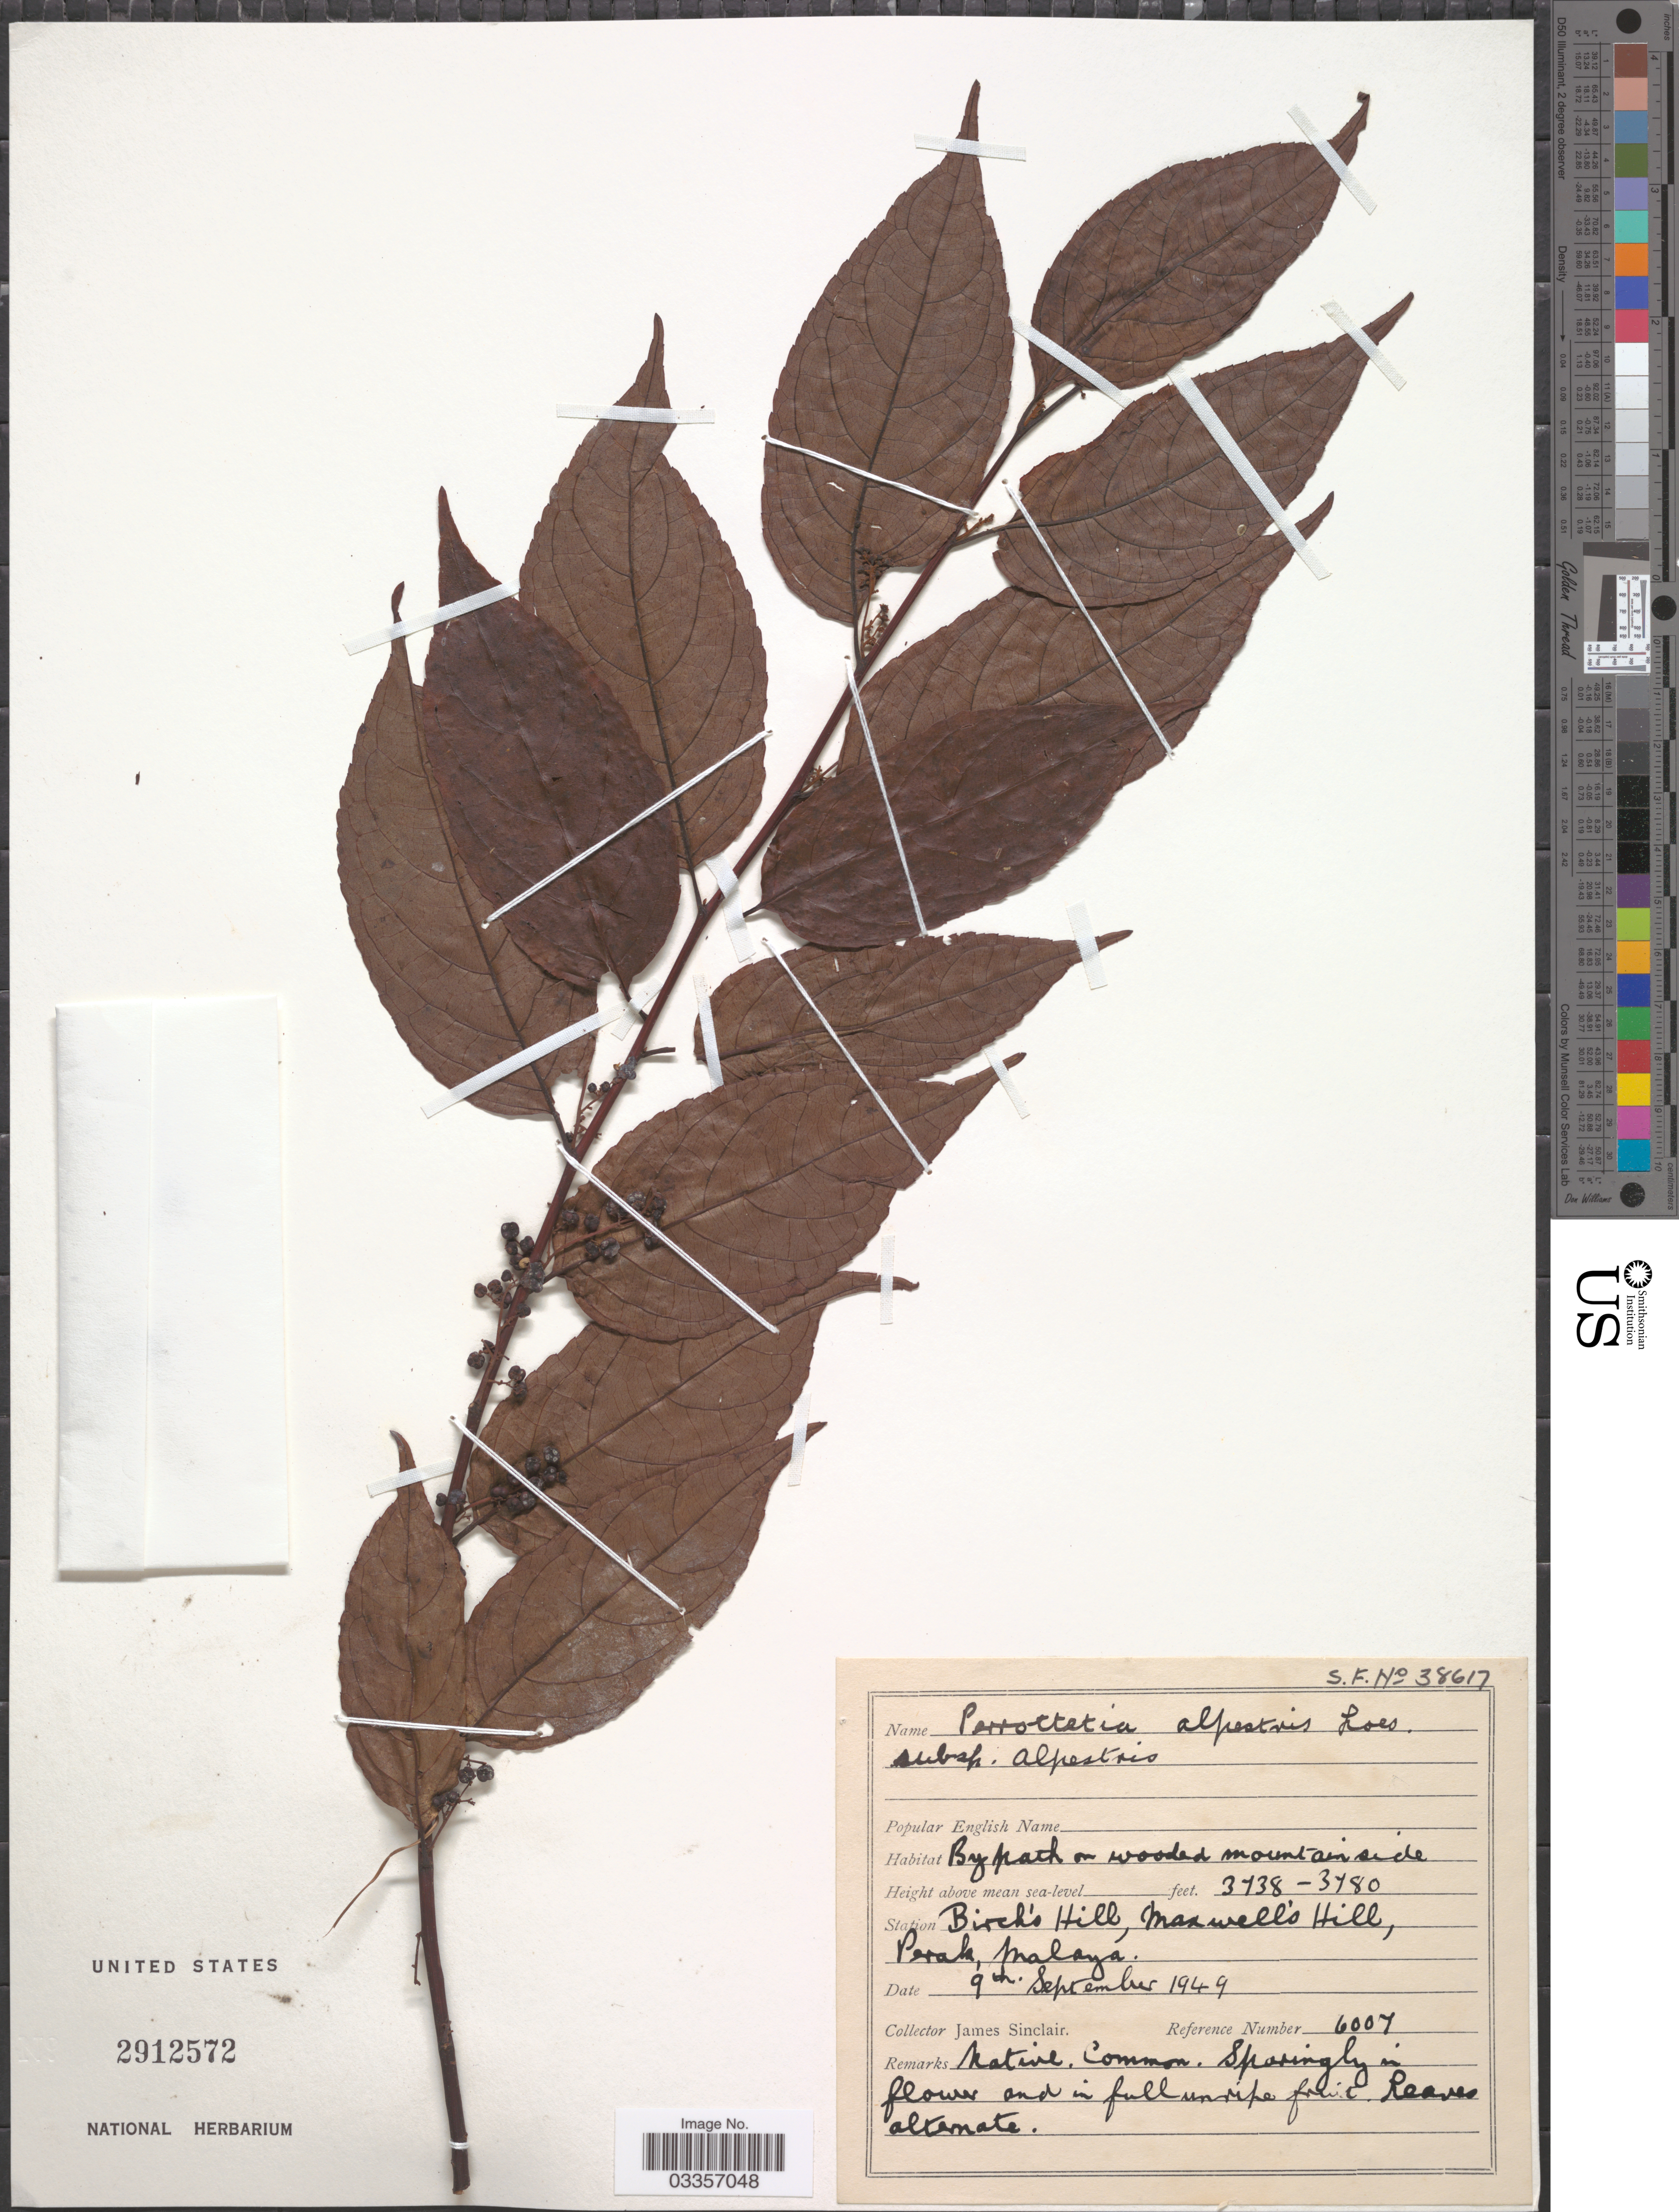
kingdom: Plantae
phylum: Tracheophyta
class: Magnoliopsida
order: Huerteales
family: Dipentodontaceae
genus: Perrottetia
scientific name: Perrottetia alpestris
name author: (Blume) Loes.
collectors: J. Sinclair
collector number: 6007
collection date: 1949-09-09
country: Malaysia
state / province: Perak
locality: Station Birch's Hill, Maxwell's Hill, Perak, Melaya.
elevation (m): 1139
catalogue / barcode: US 2912572